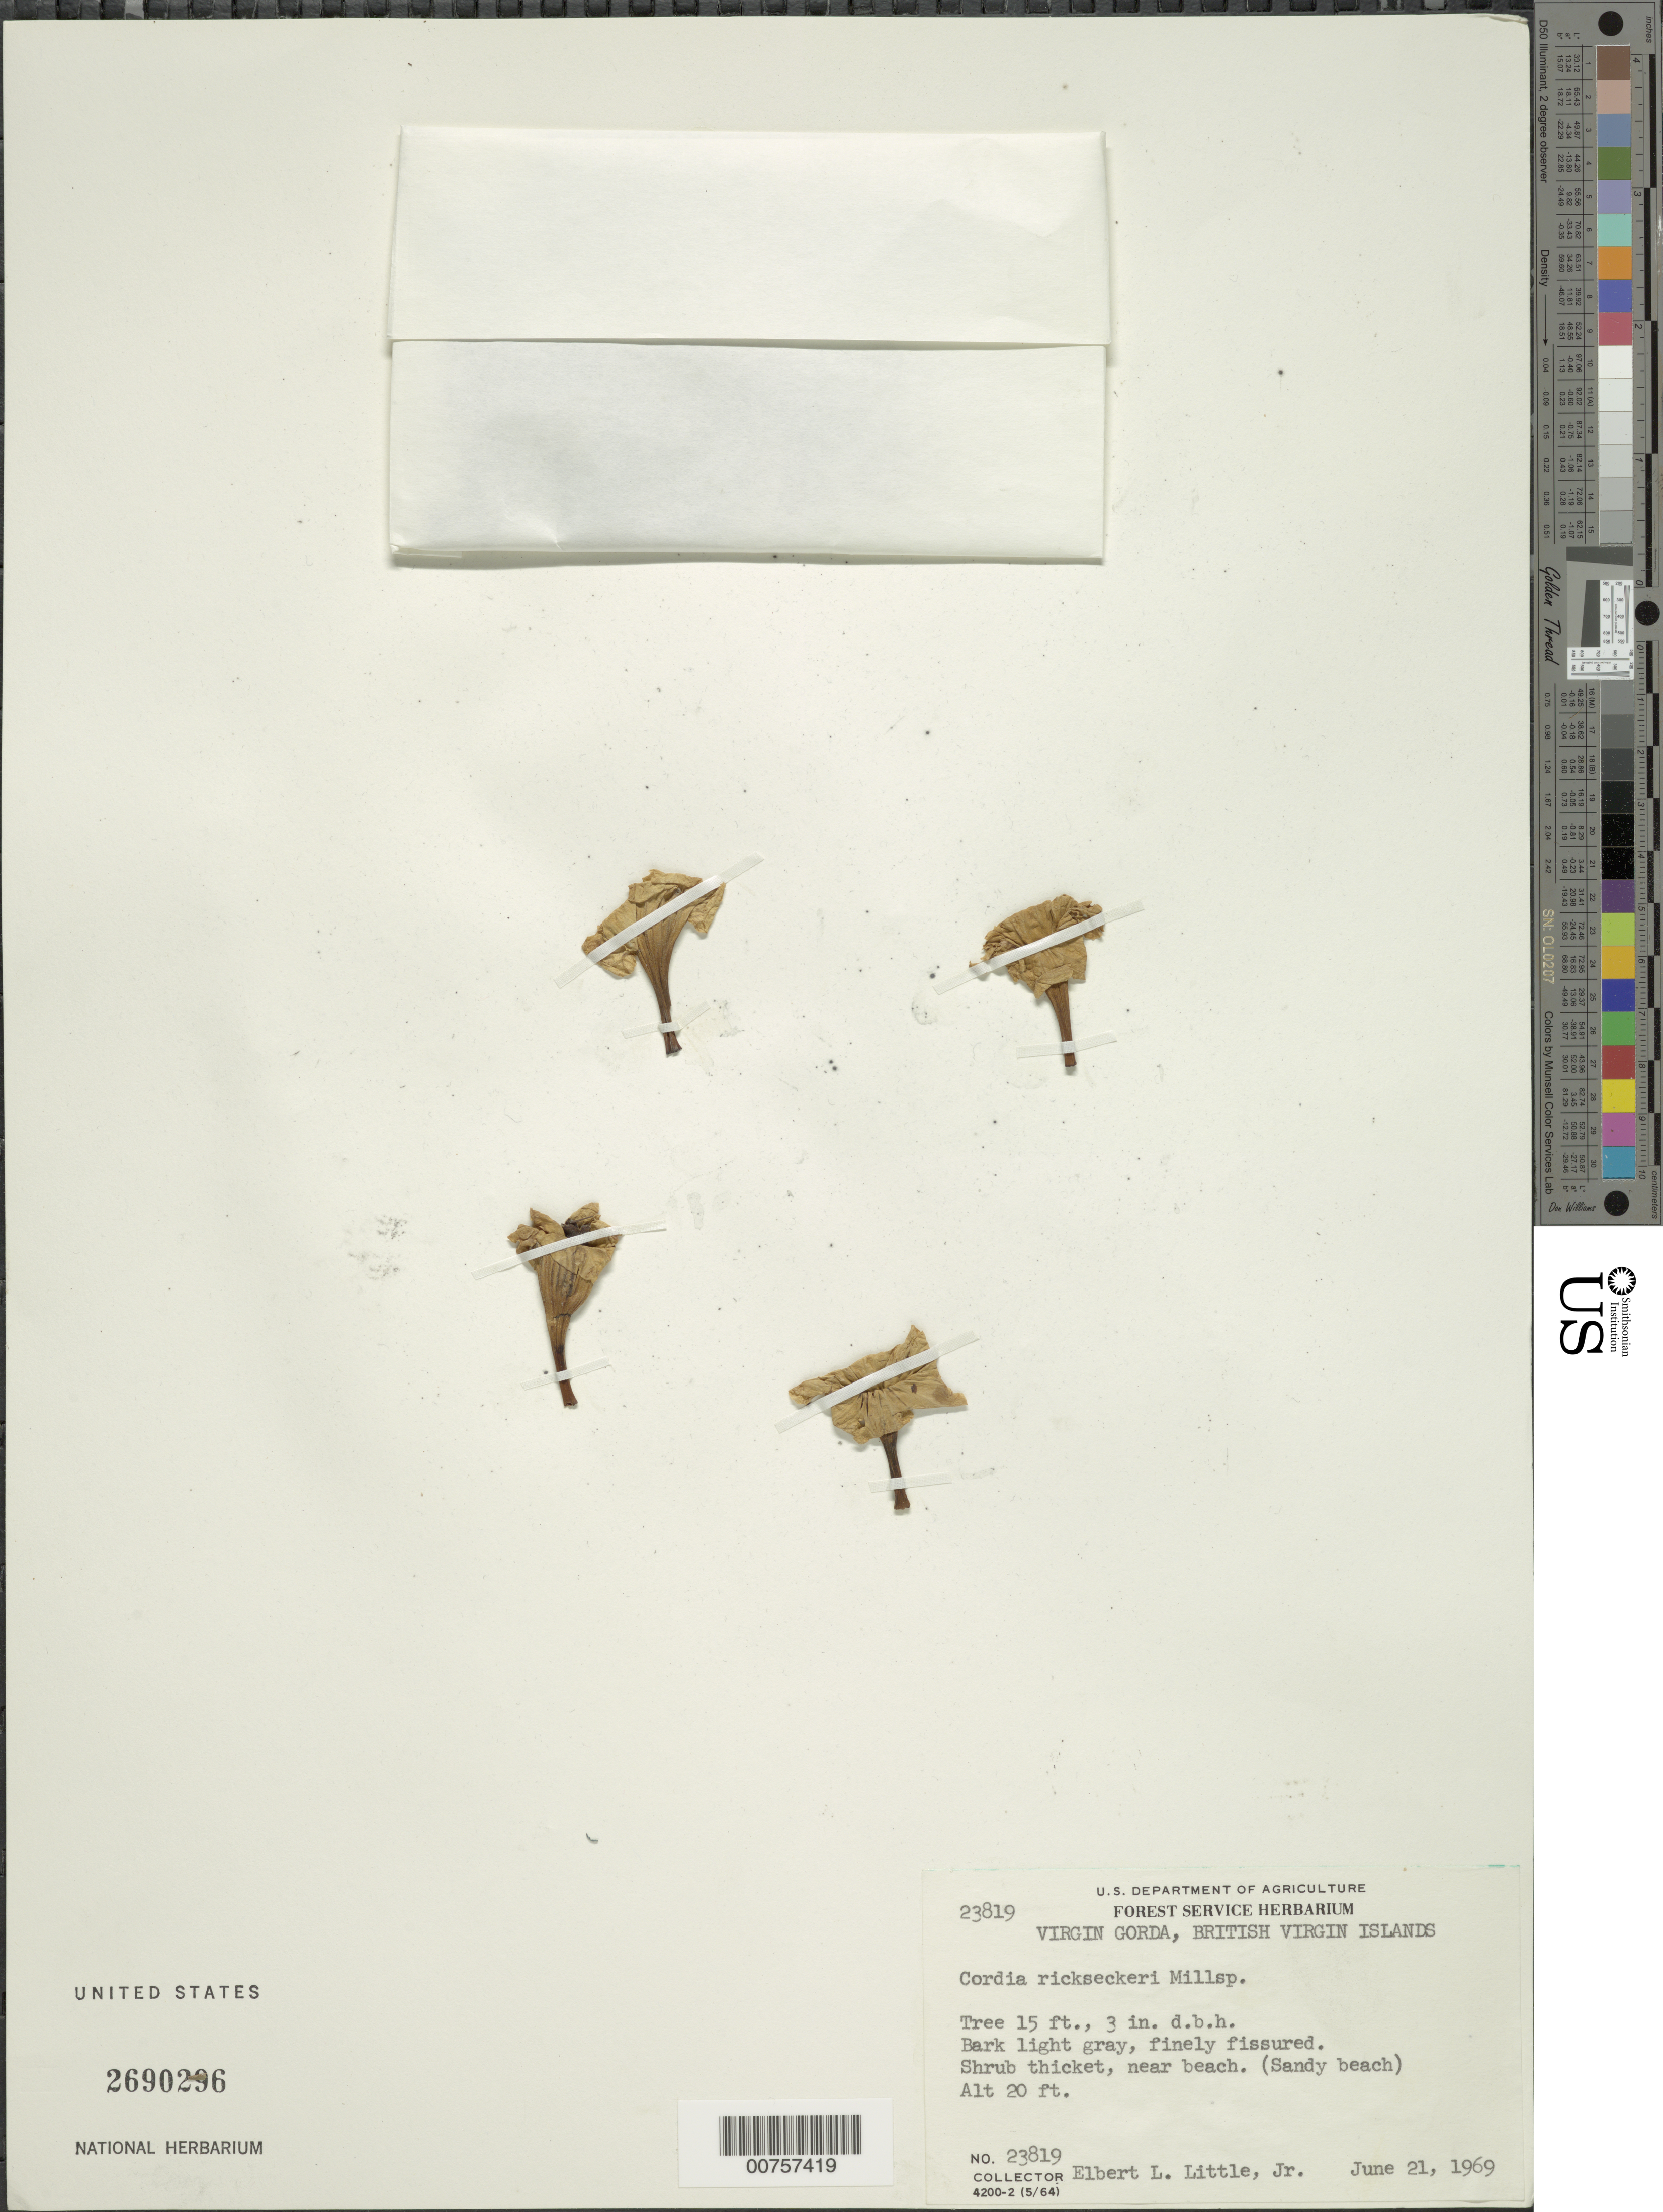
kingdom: Plantae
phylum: Tracheophyta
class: Magnoliopsida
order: Boraginales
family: Cordiaceae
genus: Cordia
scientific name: Cordia rickseckeri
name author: Millsp.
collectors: E. L. Little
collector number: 23819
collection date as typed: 21 Jun 1969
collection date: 1969-06-21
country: British Virgin Islands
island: Virgin Gorda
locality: Near beach (Sandy beach)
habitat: Shrub thicket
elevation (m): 6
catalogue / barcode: US 2690296